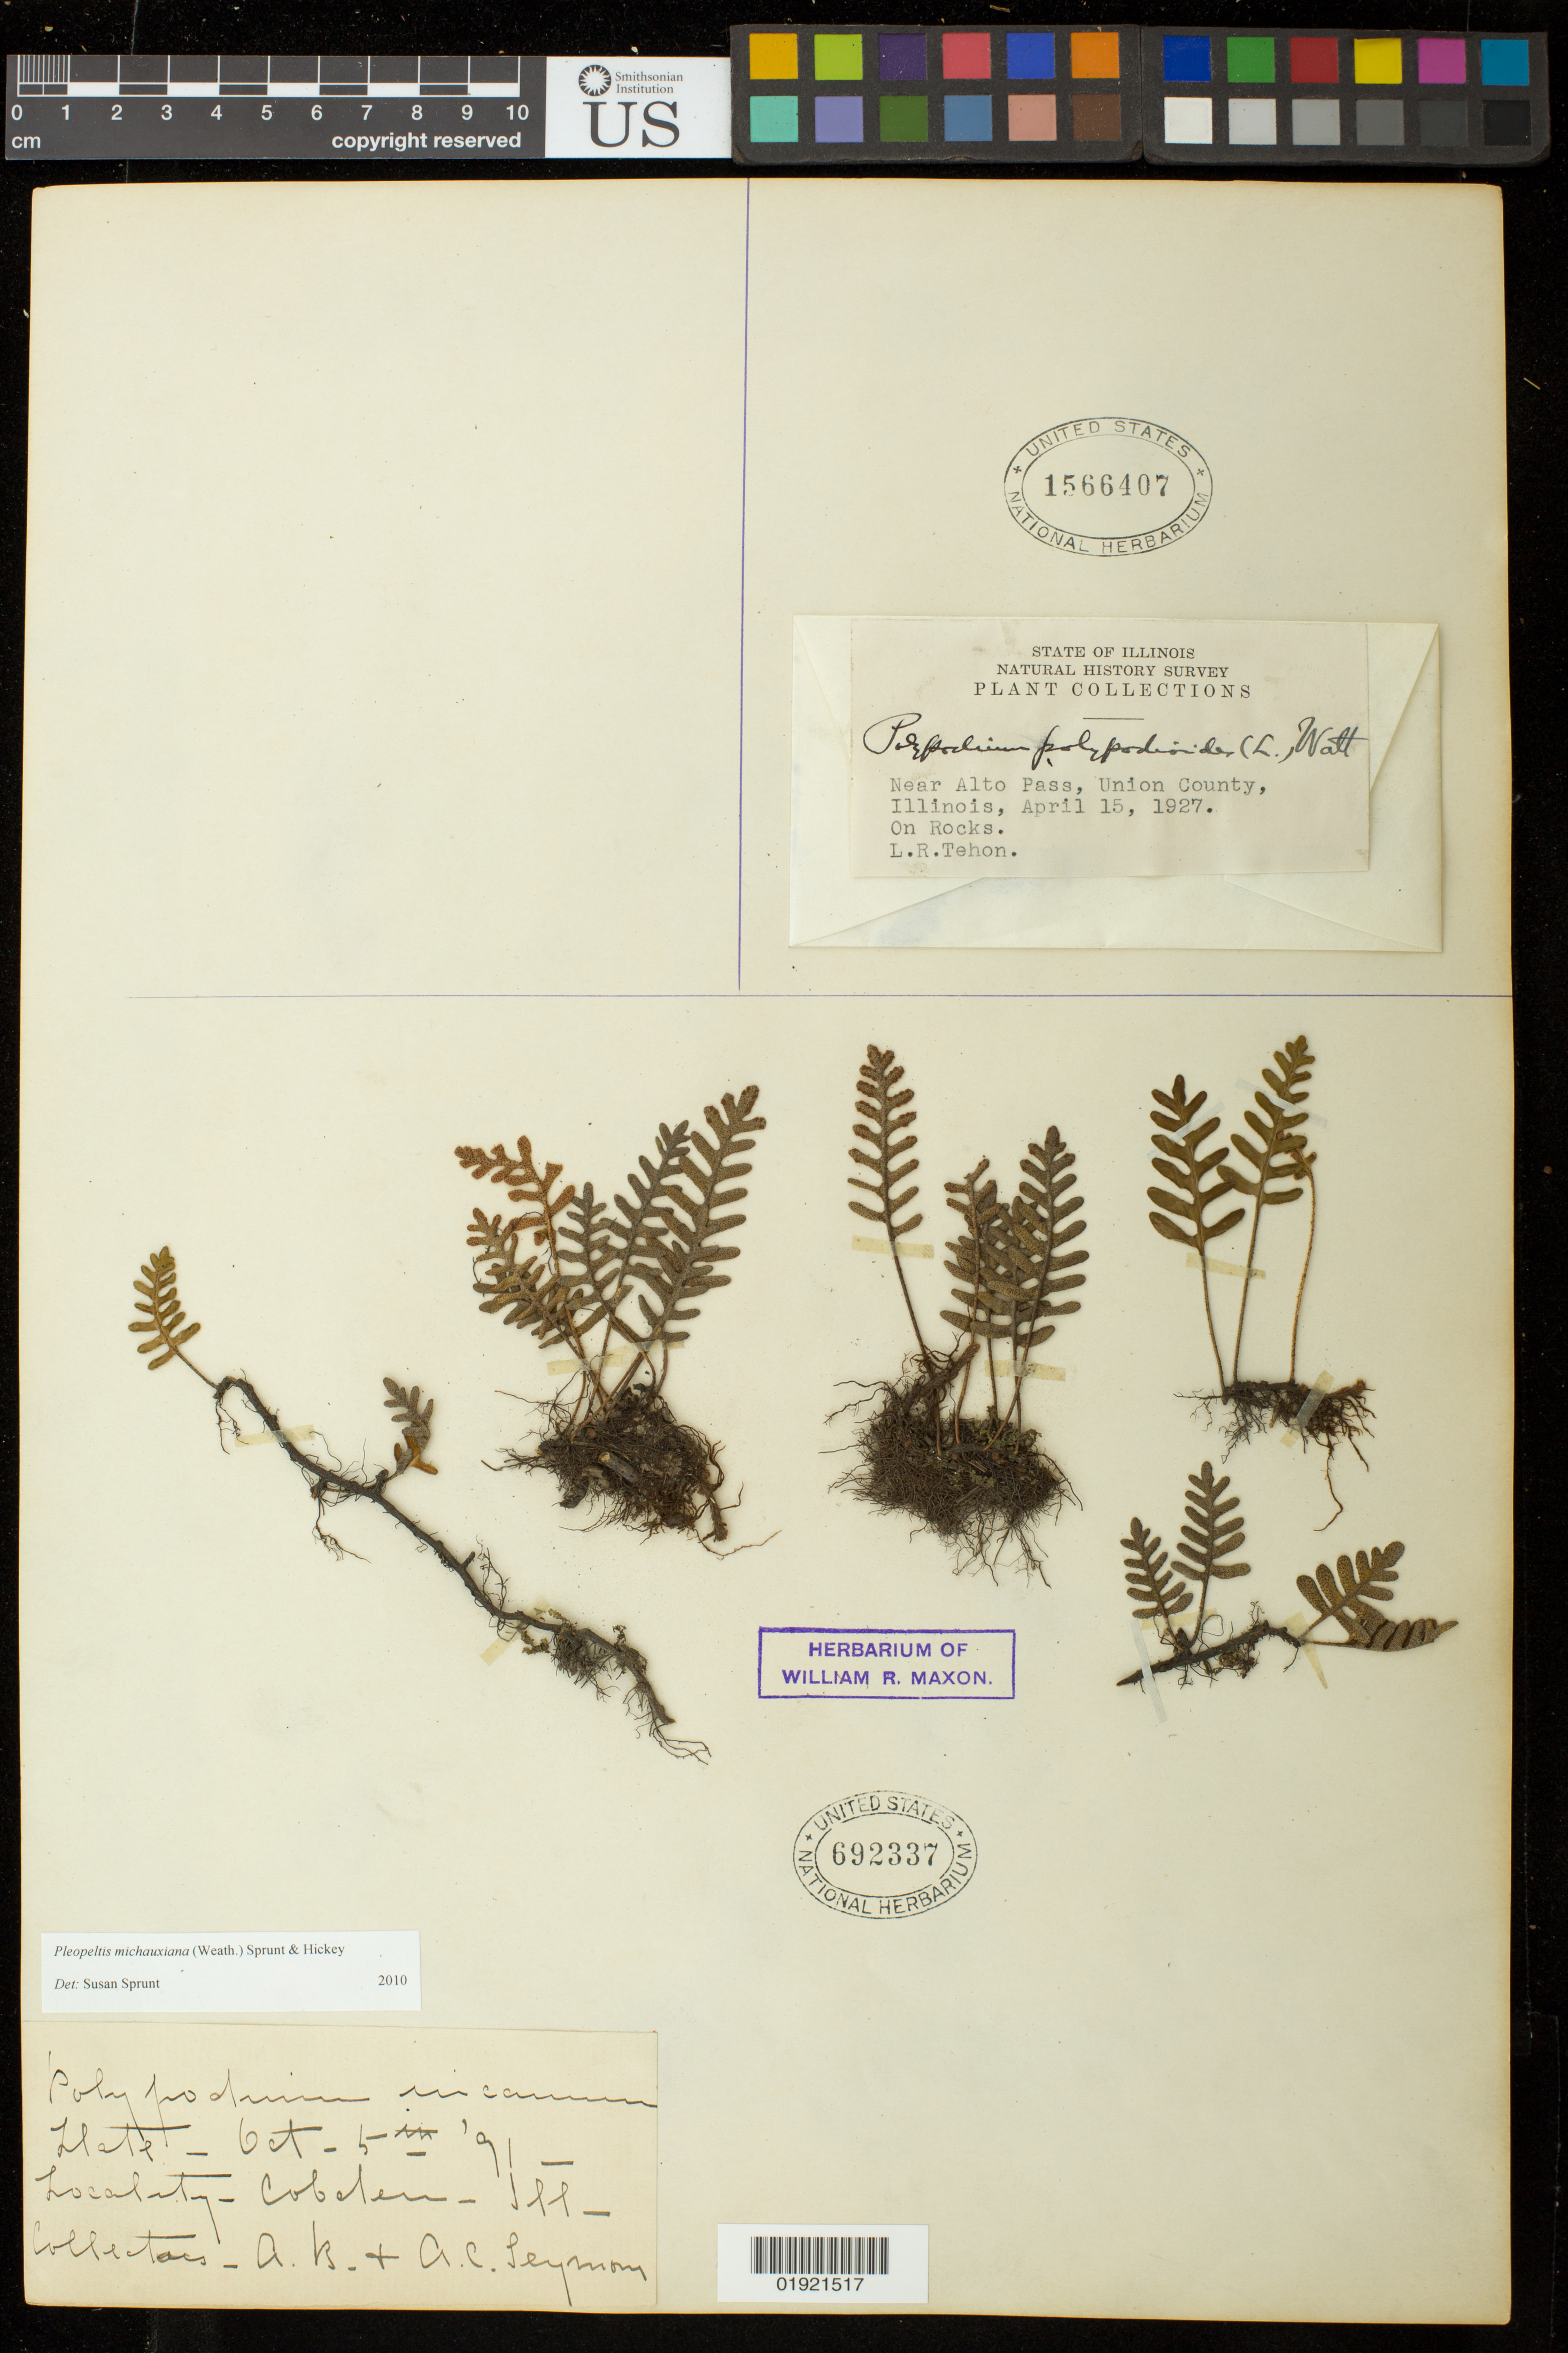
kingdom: Plantae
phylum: Tracheophyta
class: Polypodiopsida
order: Polypodiales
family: Polypodiaceae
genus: Pleopeltis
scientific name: Pleopeltis polypodioides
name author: (L.) E.G. Andrews & Windham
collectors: L. Tehon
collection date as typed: April 15, 1927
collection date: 1927-04-15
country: United States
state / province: Illinois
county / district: Union County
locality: Near Alto Pass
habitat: on rocks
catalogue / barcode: US 1566407-2